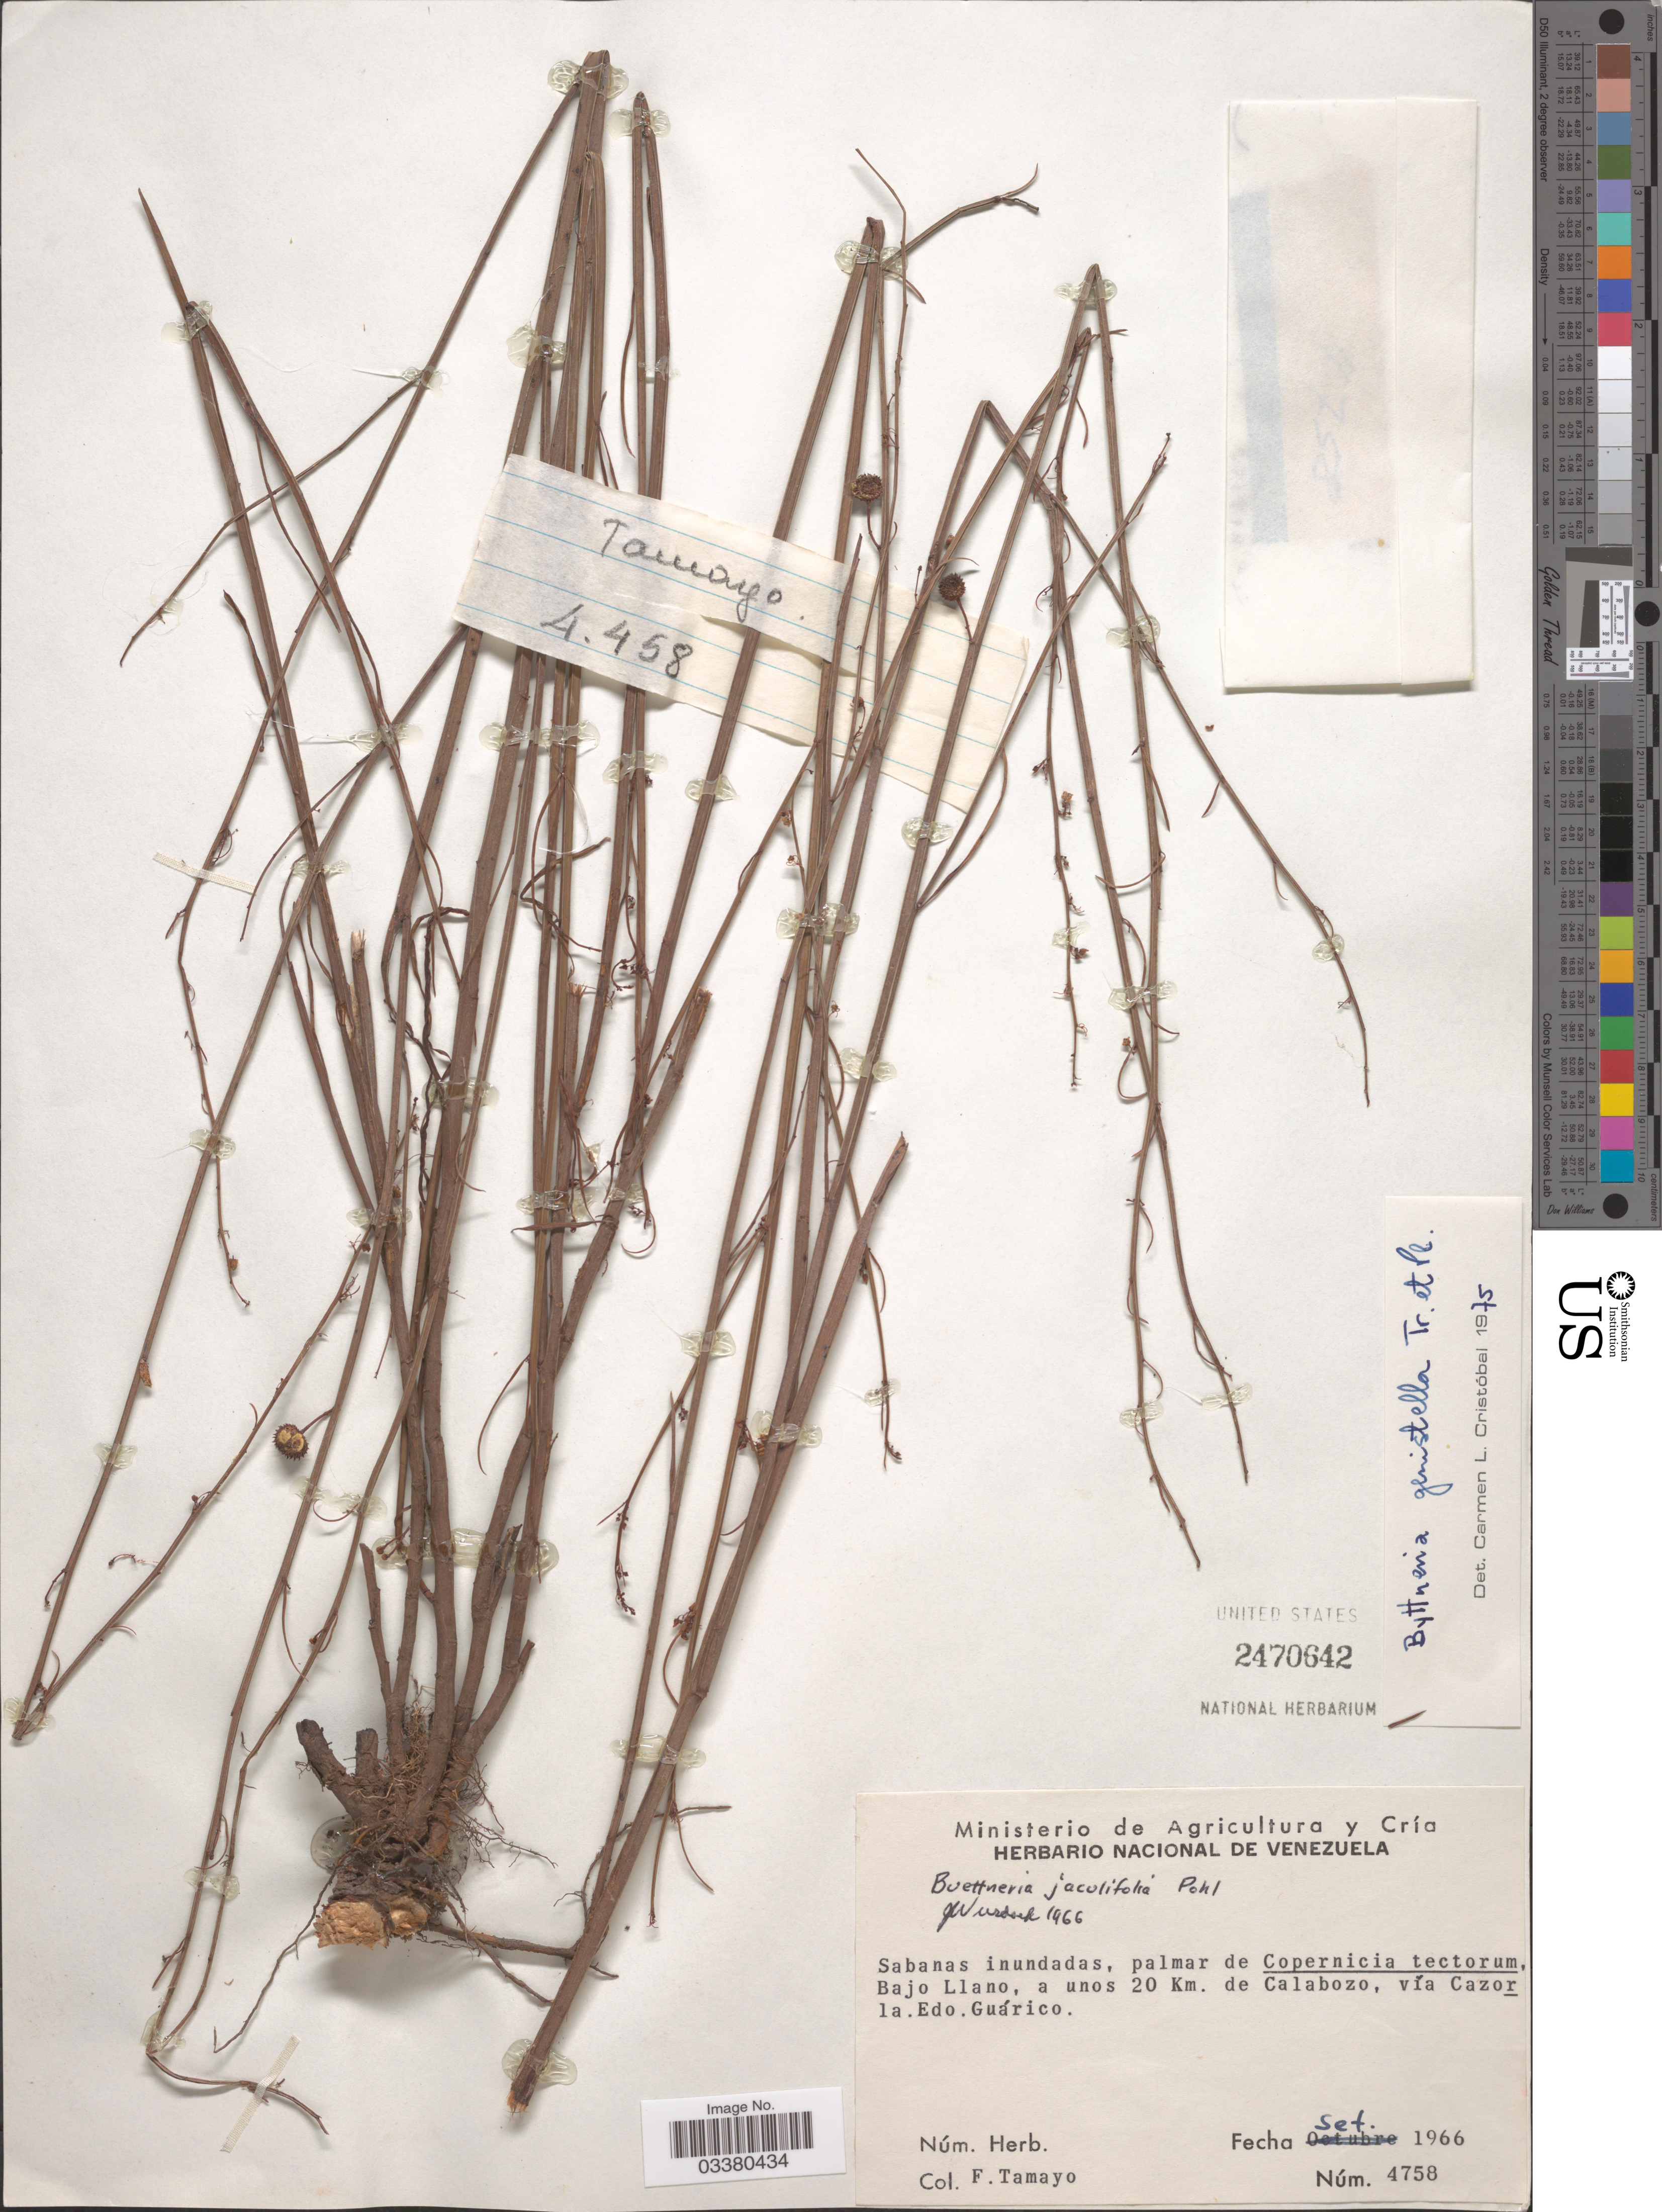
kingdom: Plantae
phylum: Tracheophyta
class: Magnoliopsida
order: Malvales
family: Malvaceae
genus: Byttneria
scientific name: Byttneria genistella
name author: Triana & Planch.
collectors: F. Tamayo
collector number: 4758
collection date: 1966-09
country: Venezuela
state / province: Guárico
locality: Sabanas inundadas, palmar de Copernicia tectorum, Bajo Llano, a unos 20 Km. de Calabozo, vía Cazorla.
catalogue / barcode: US 2470642